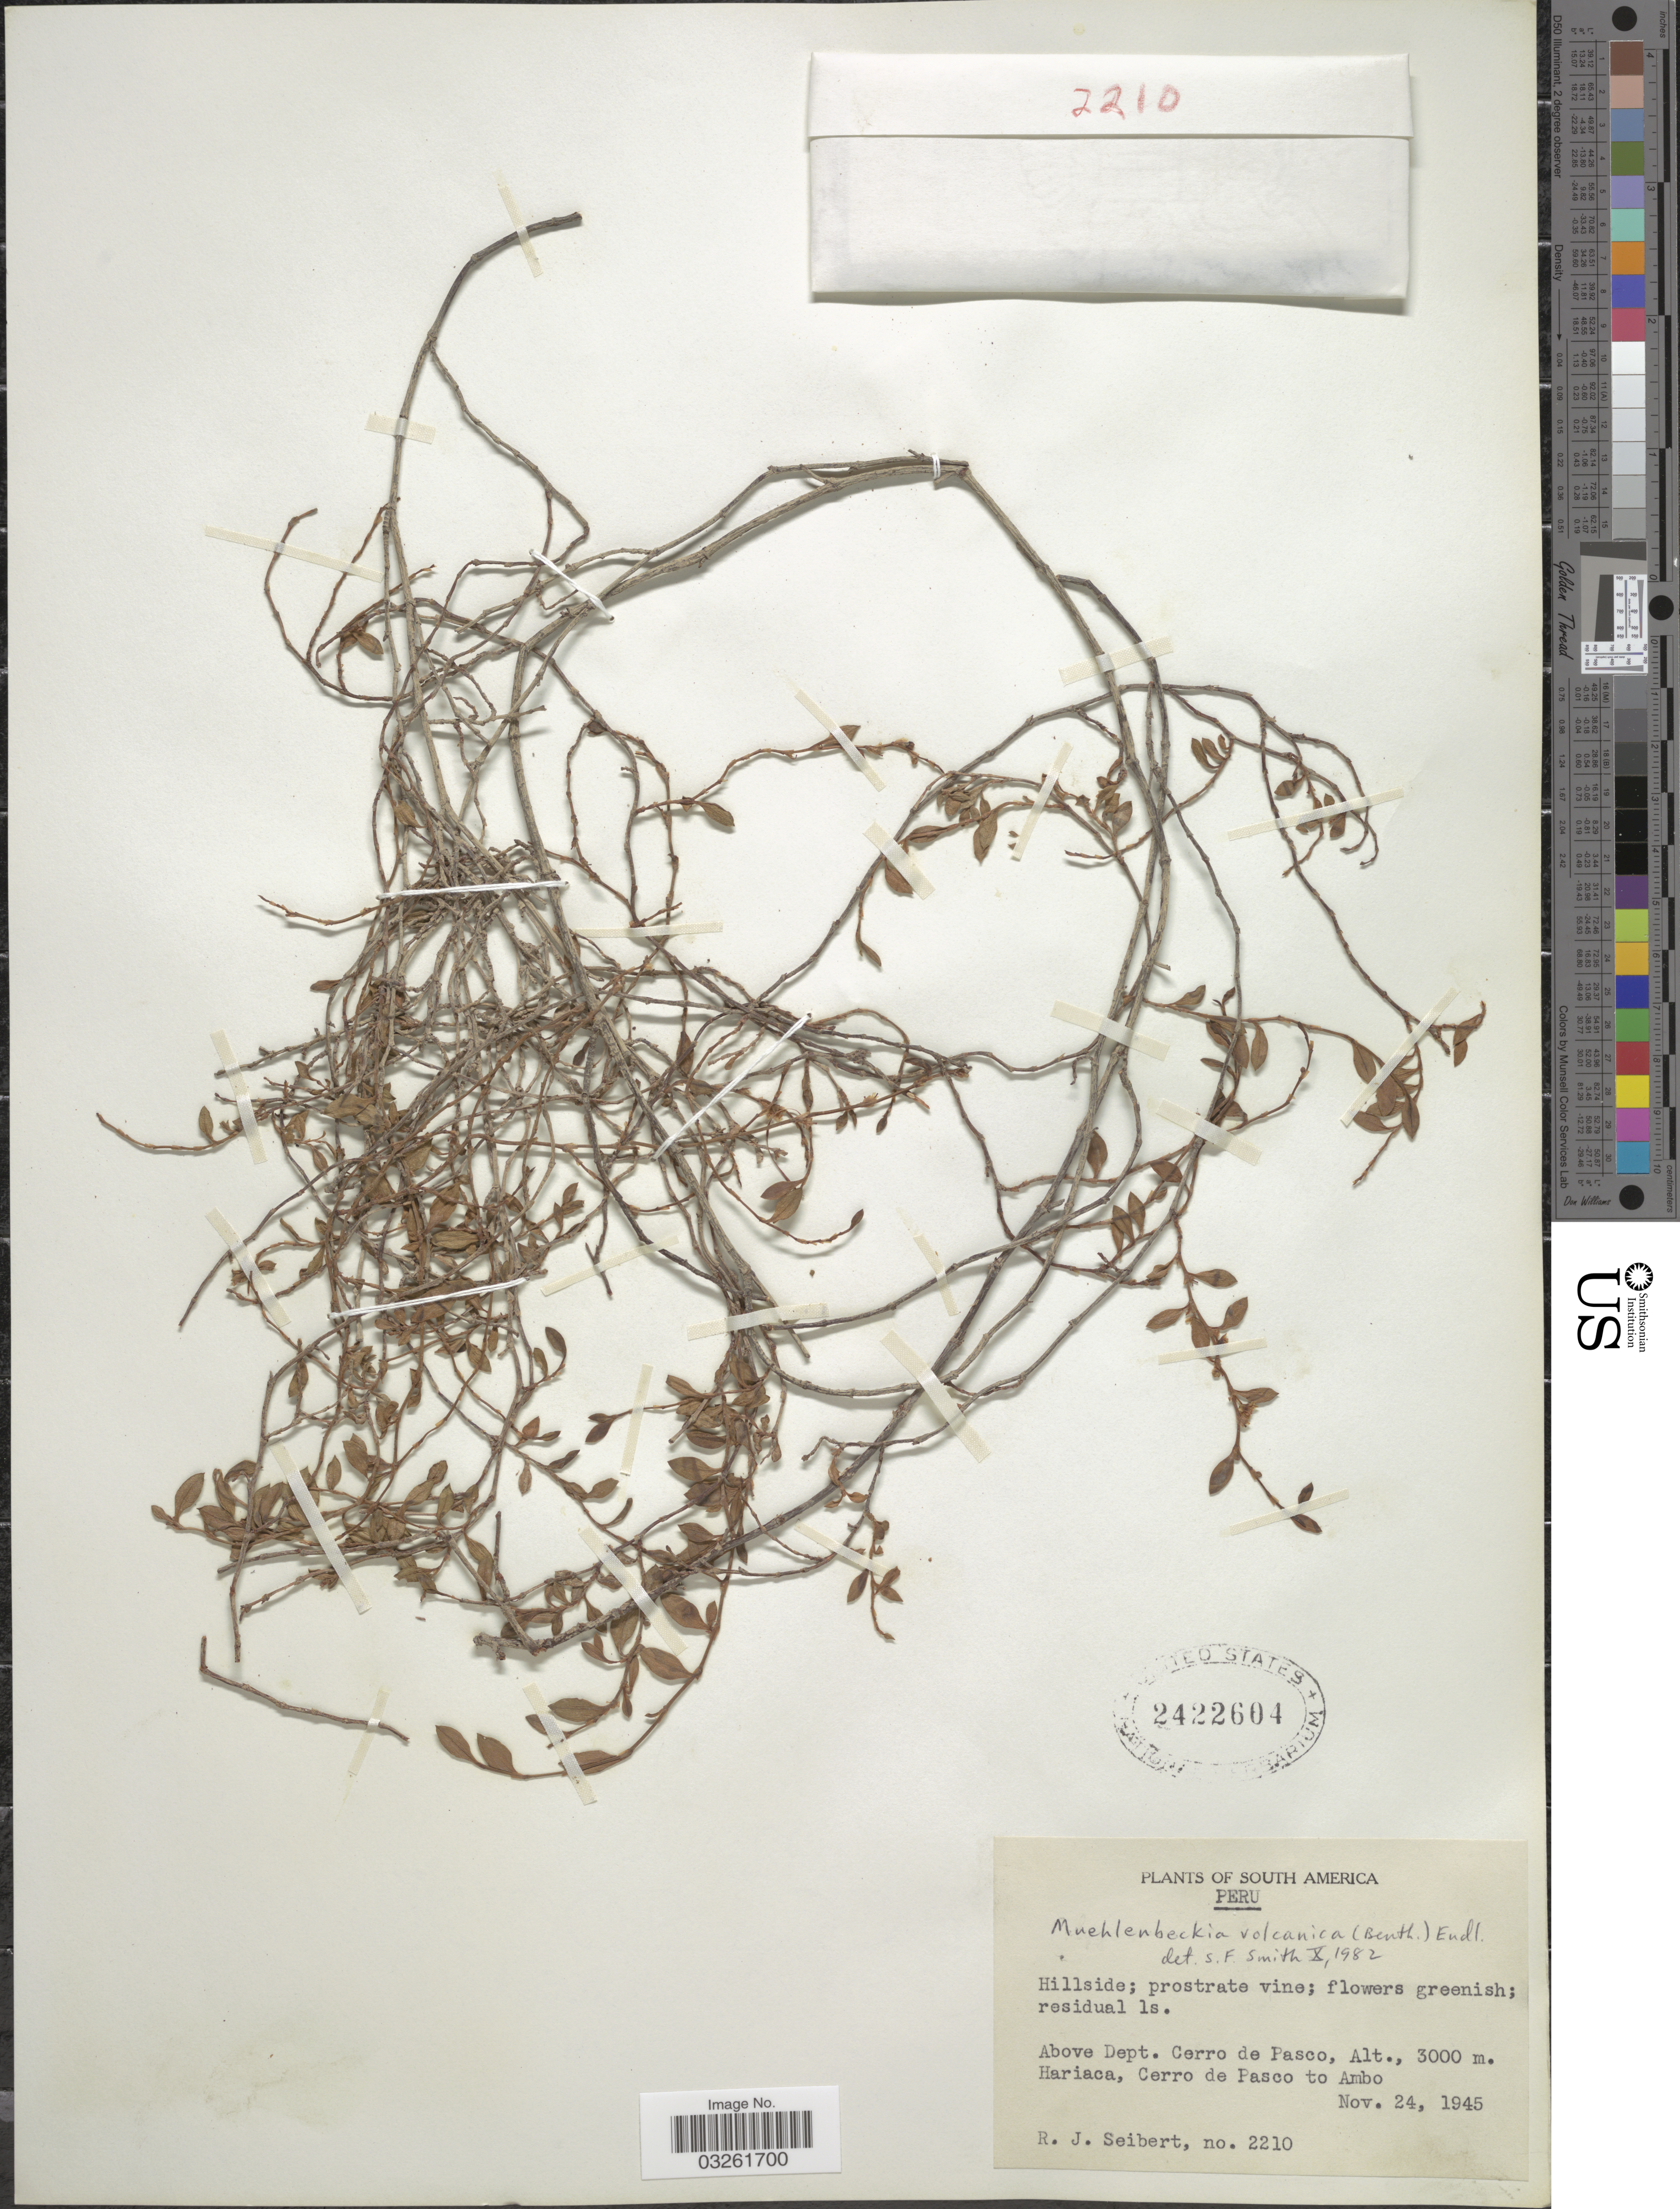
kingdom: Plantae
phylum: Tracheophyta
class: Magnoliopsida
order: Caryophyllales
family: Polygonaceae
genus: Muehlenbeckia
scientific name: Muehlenbeckia volcanica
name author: (Benth.) Endl.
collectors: R. J. Seibert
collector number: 2210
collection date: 1945-11-24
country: Peru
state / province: Pasco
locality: Above Dept. Cerro de Pasco. Hariaca, Cerro de Pasco to Ambo.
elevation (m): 3000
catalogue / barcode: US 2422604